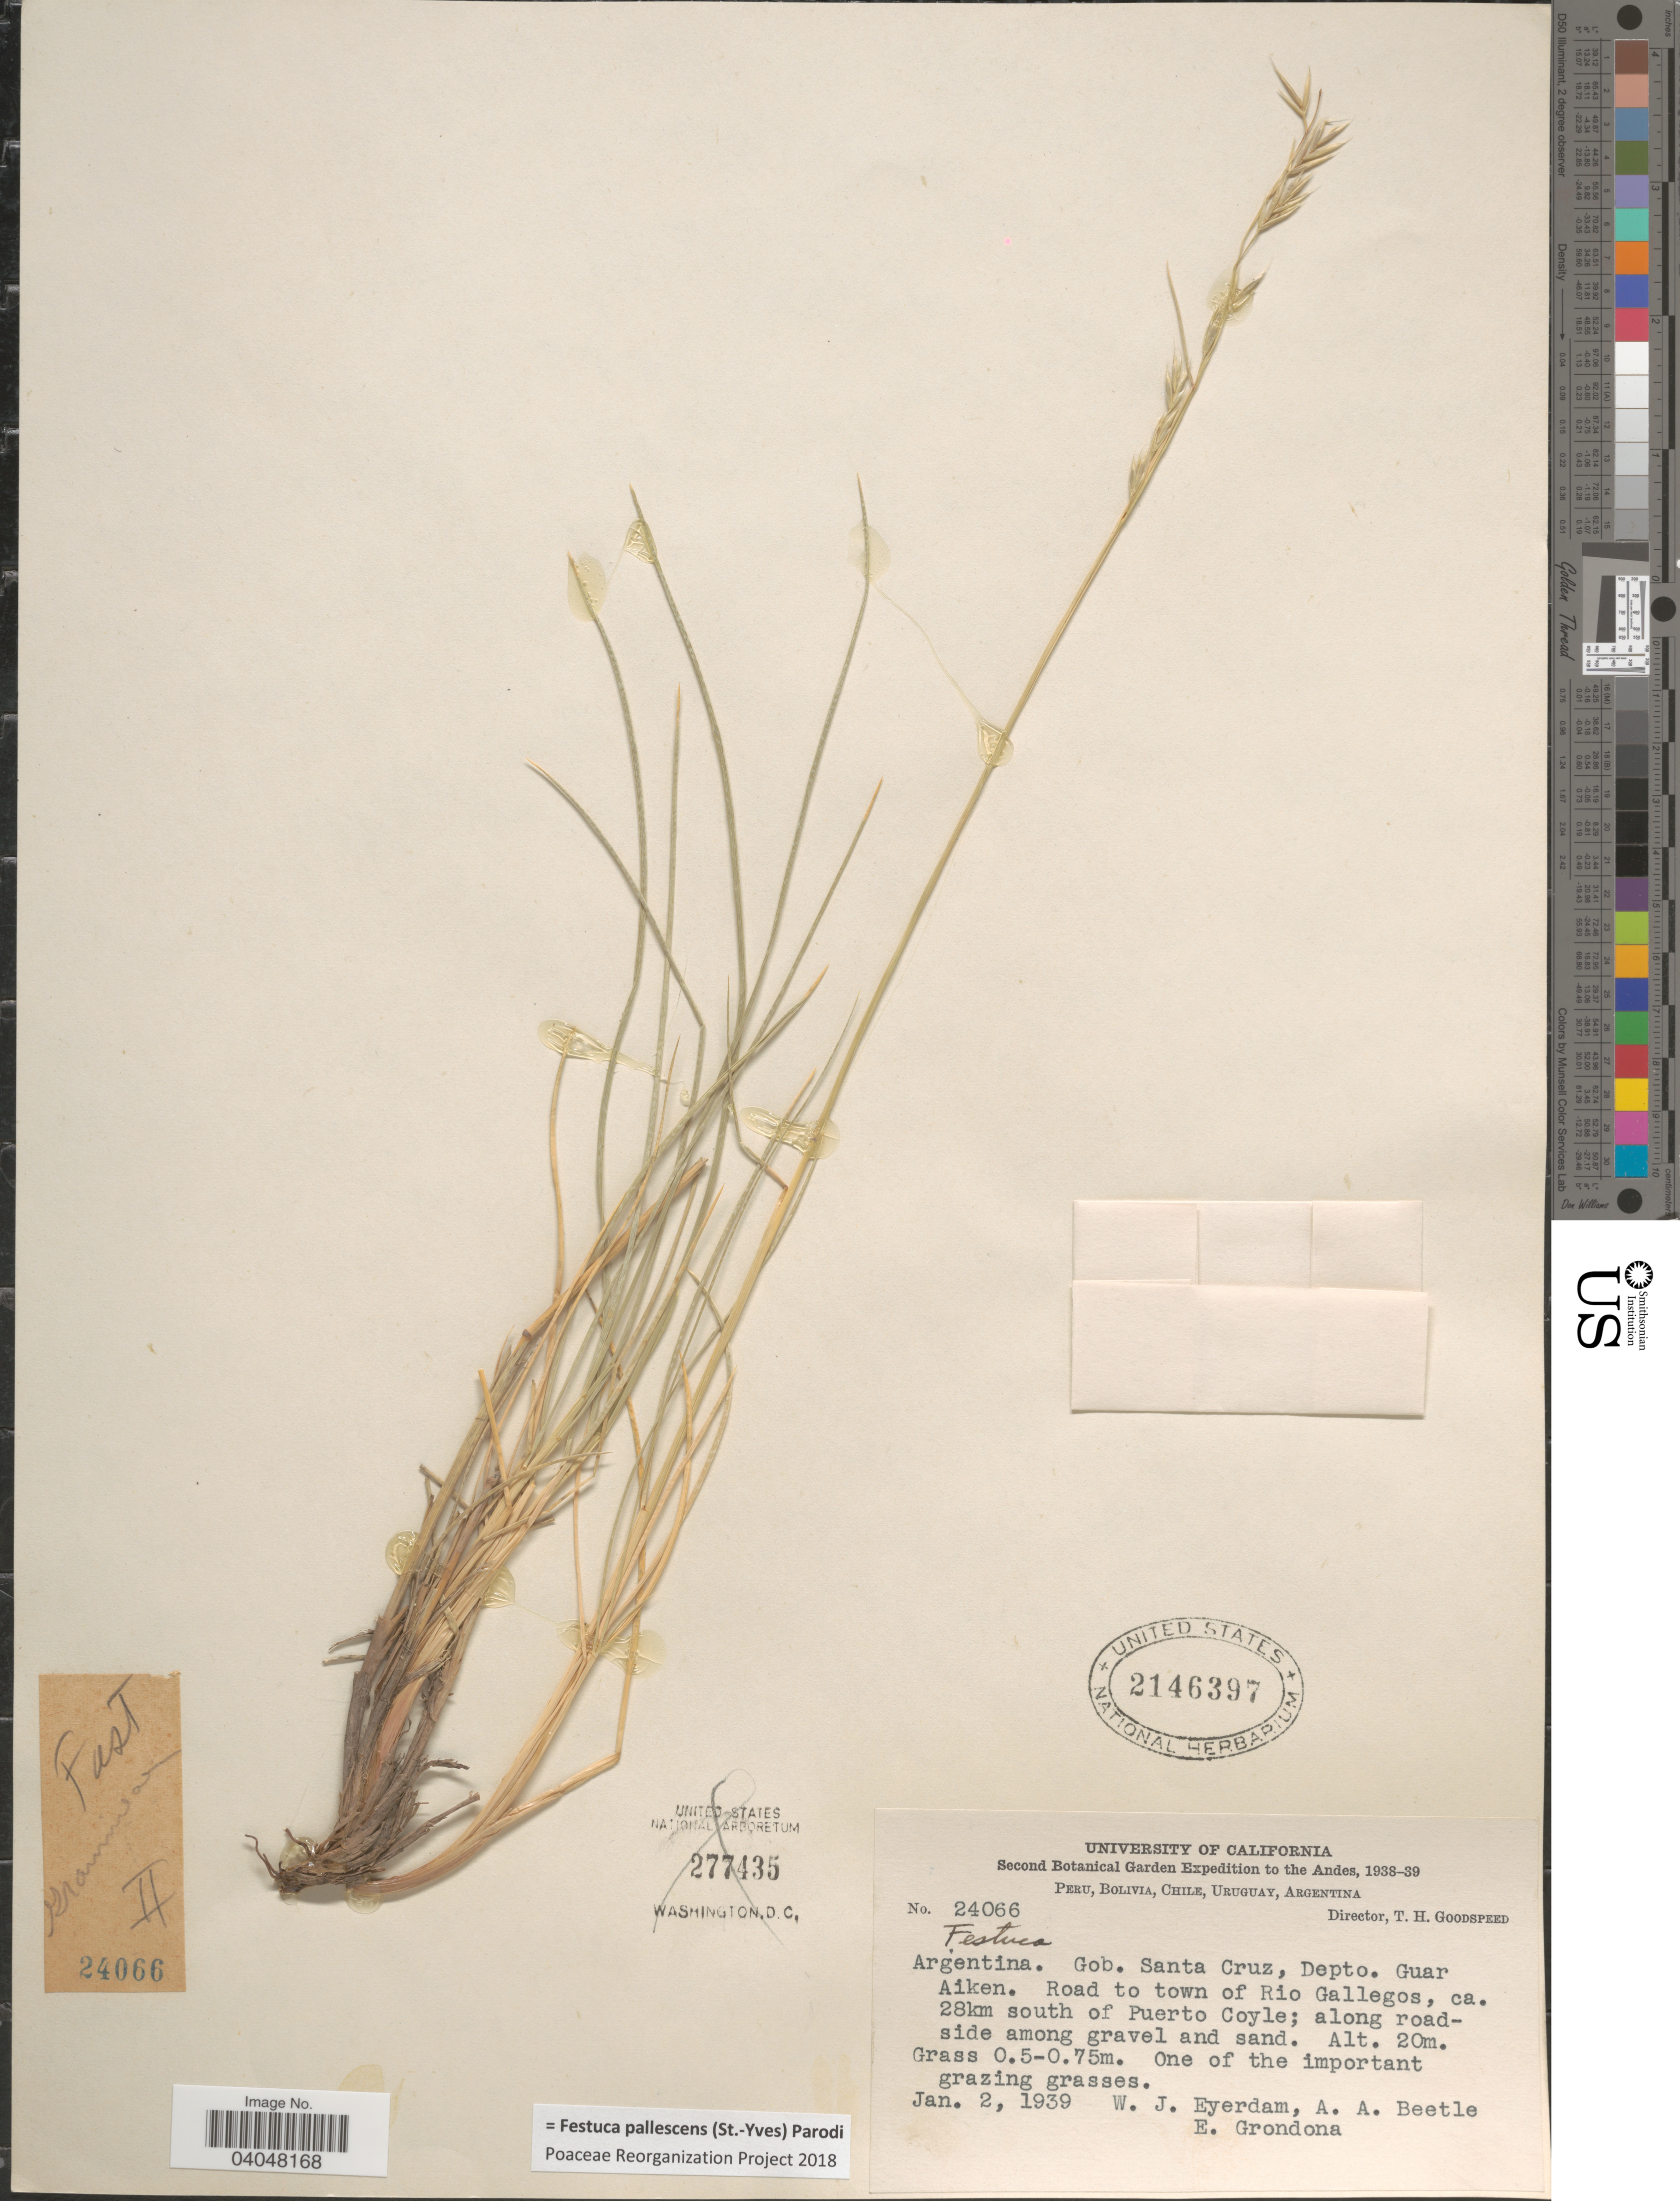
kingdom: Plantae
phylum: Tracheophyta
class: Liliopsida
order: Poales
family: Poaceae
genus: Festuca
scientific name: Festuca pallescens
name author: (St.-Yves) Parodi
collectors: W. J. Eyerdam, A. A. Beetle & E. Grondona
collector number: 24066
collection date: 1939-01-02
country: Argentina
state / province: Santa Cruz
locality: The Andes. Gob. Santa Cruz, Depto. Guar Aiken. Road to town of Rio Gallegos, ca. 28km south of Puerto Coyle.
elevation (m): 20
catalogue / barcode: US 2146397